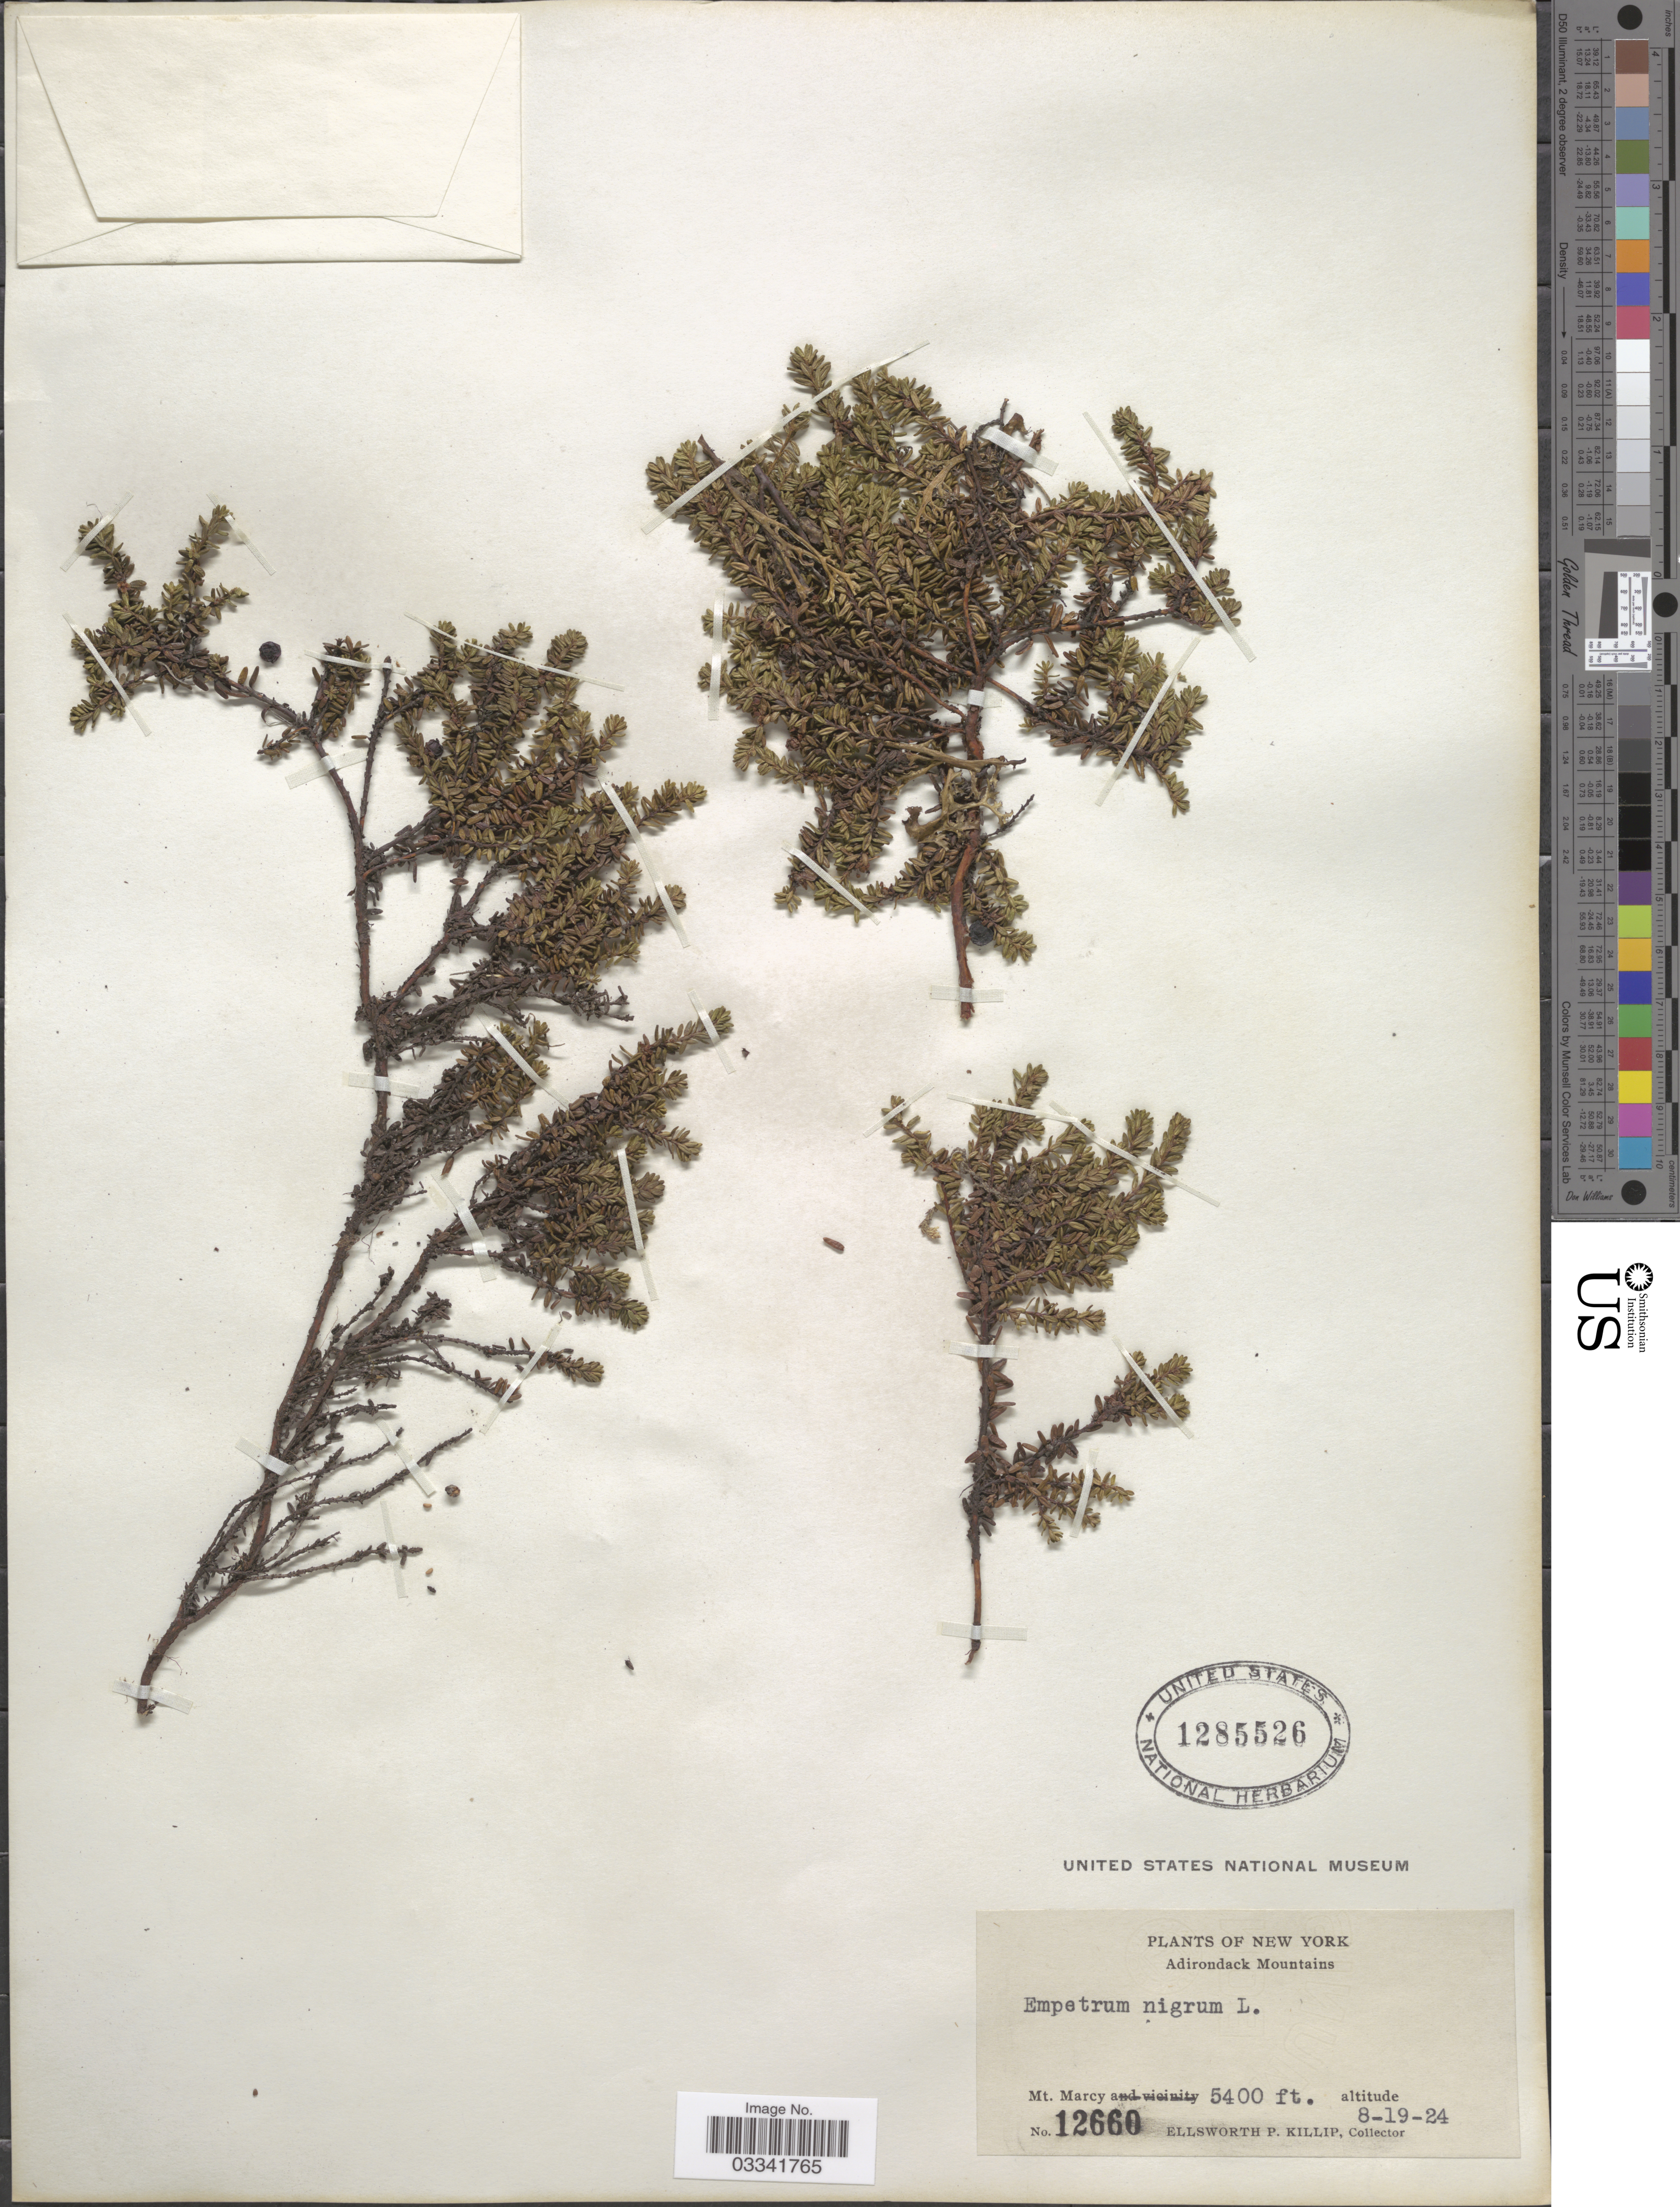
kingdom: Plantae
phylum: Tracheophyta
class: Magnoliopsida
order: Ericales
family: Ericaceae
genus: Empetrum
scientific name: Empetrum nigrum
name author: L.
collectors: E. P. Killip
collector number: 12660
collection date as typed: Transcribed d/m/y: 19/8/24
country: United States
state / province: New York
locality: Adirondack Mountains. Mt. Marcy.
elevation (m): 1646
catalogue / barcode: US 1285526